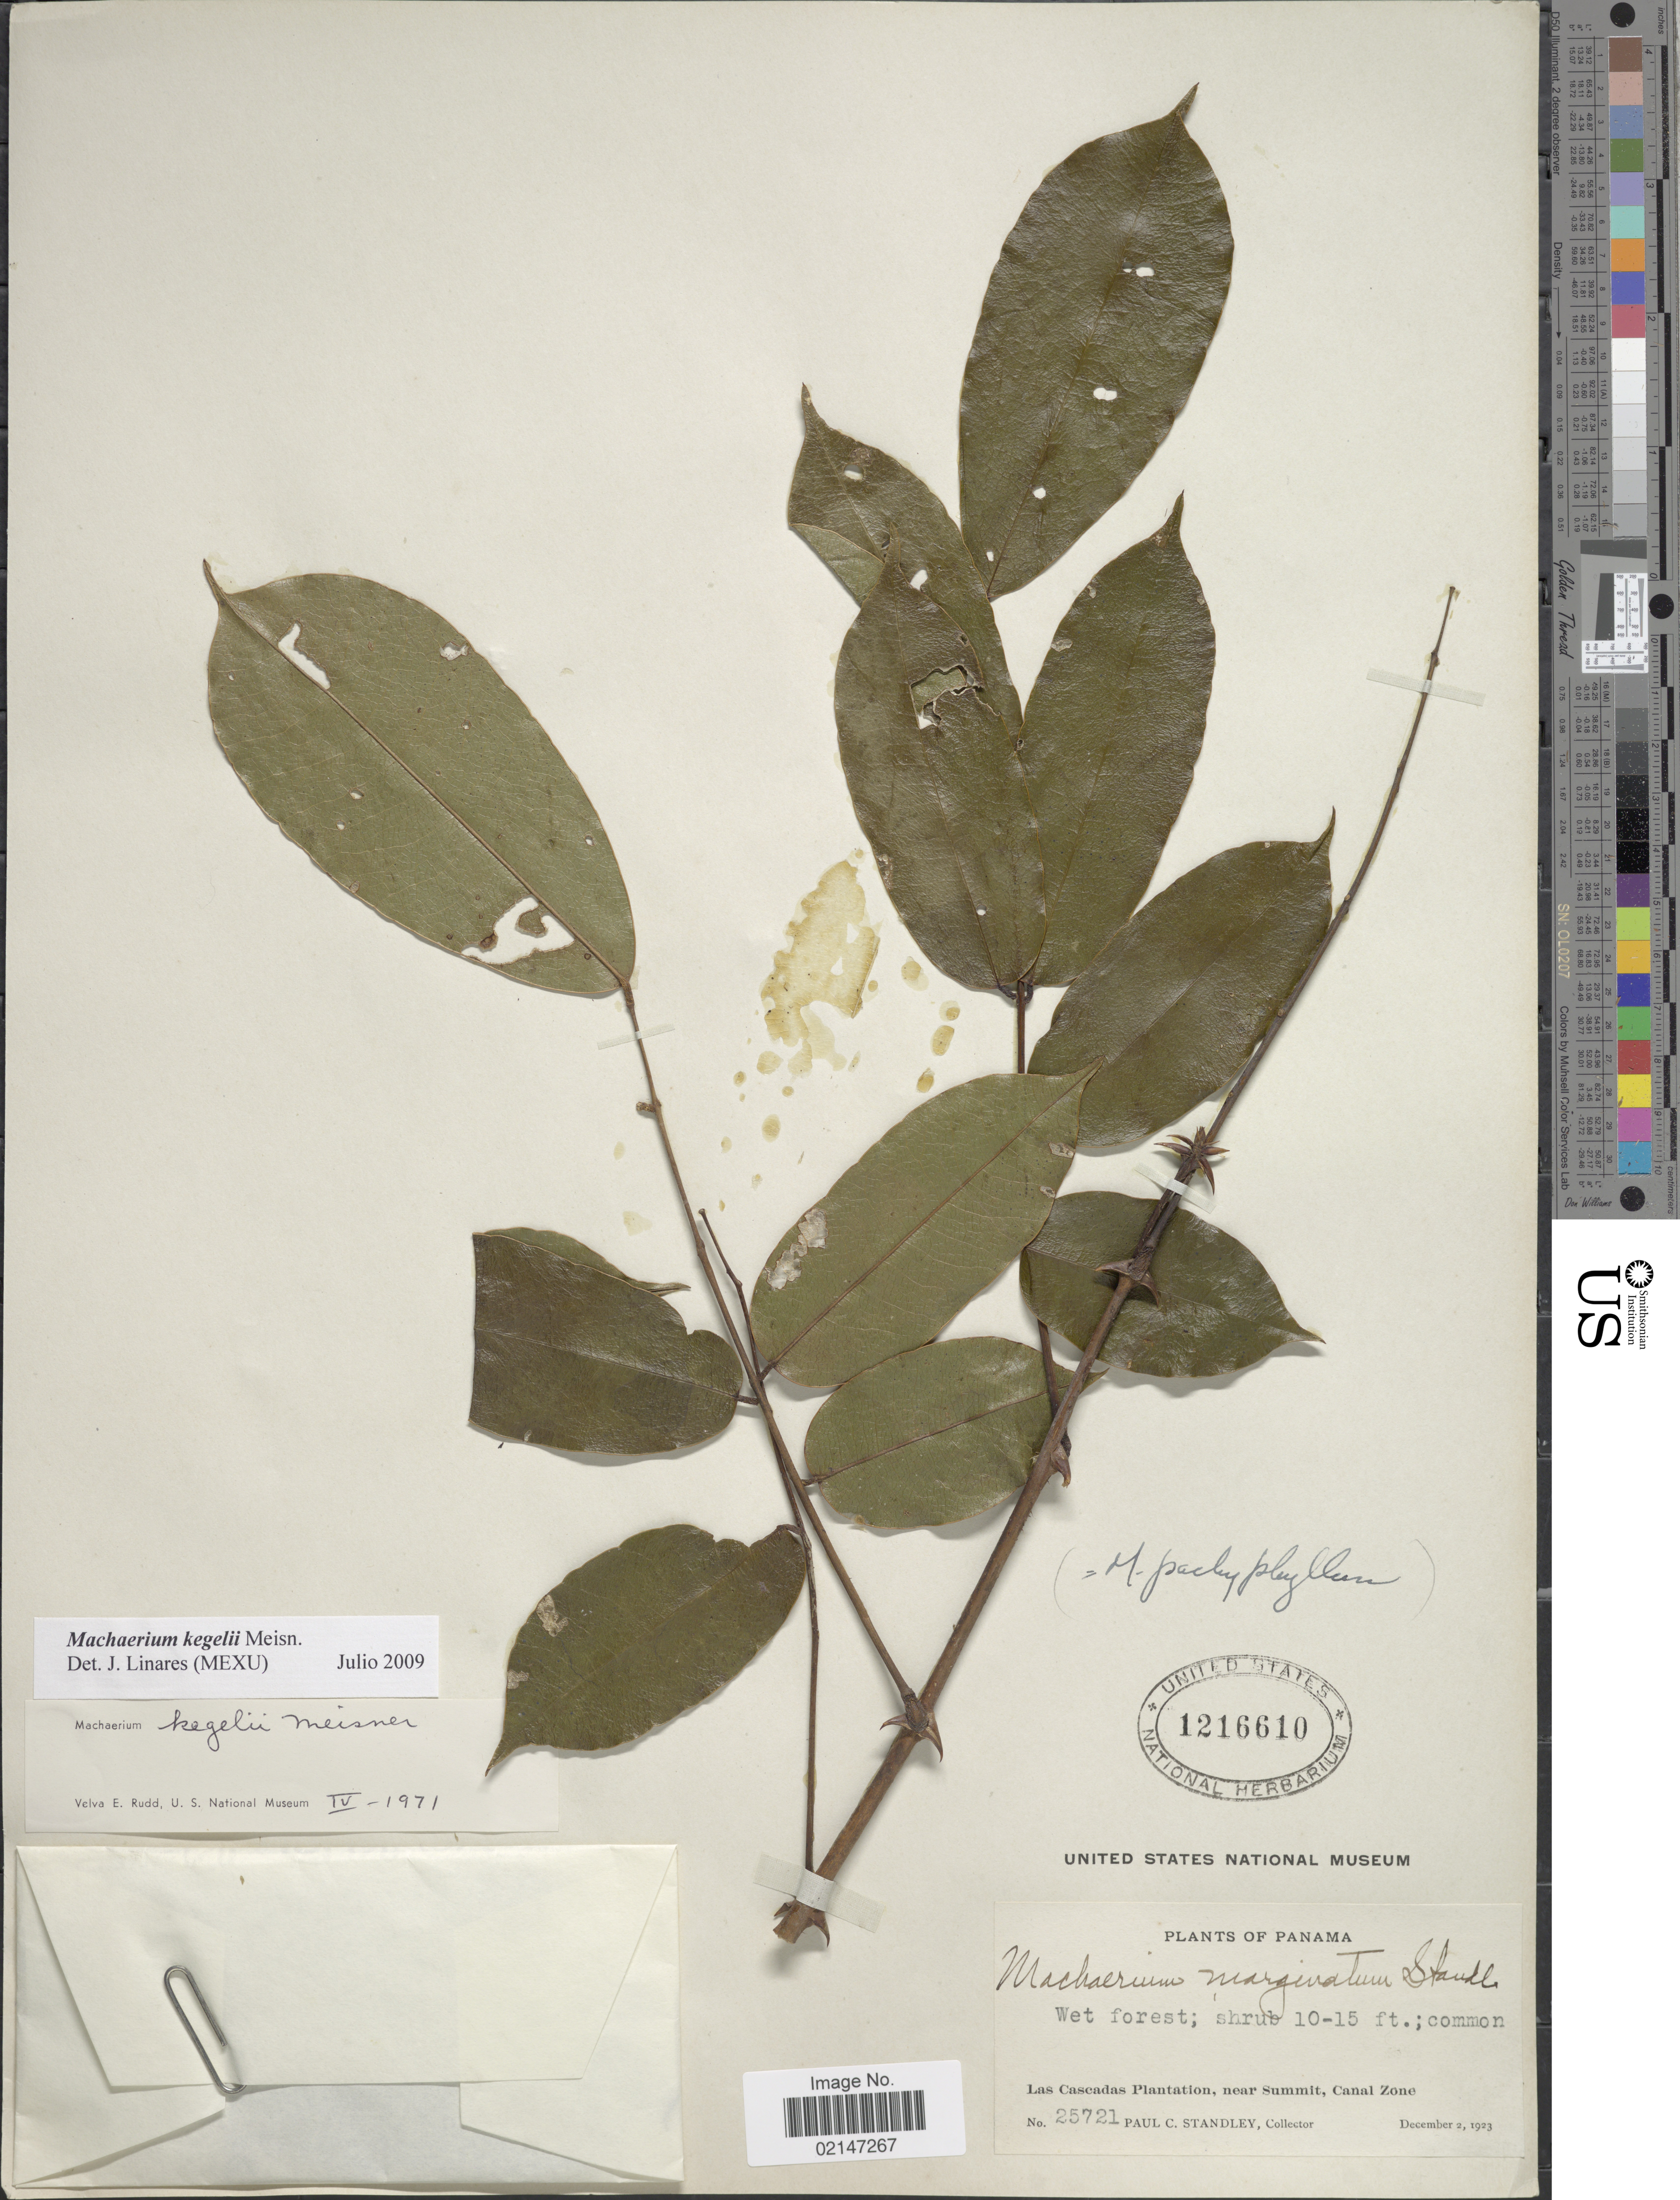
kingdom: Plantae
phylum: Tracheophyta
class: Magnoliopsida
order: Fabales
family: Fabaceae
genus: Machaerium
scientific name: Machaerium kegelii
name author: Meisn.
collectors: P. C. Standley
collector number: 25721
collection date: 1923-12-02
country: Panama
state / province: Colón / Panamá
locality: Wet forest, Las Cascadas Plantation, near Summit, Canal Zone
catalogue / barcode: US 1216610